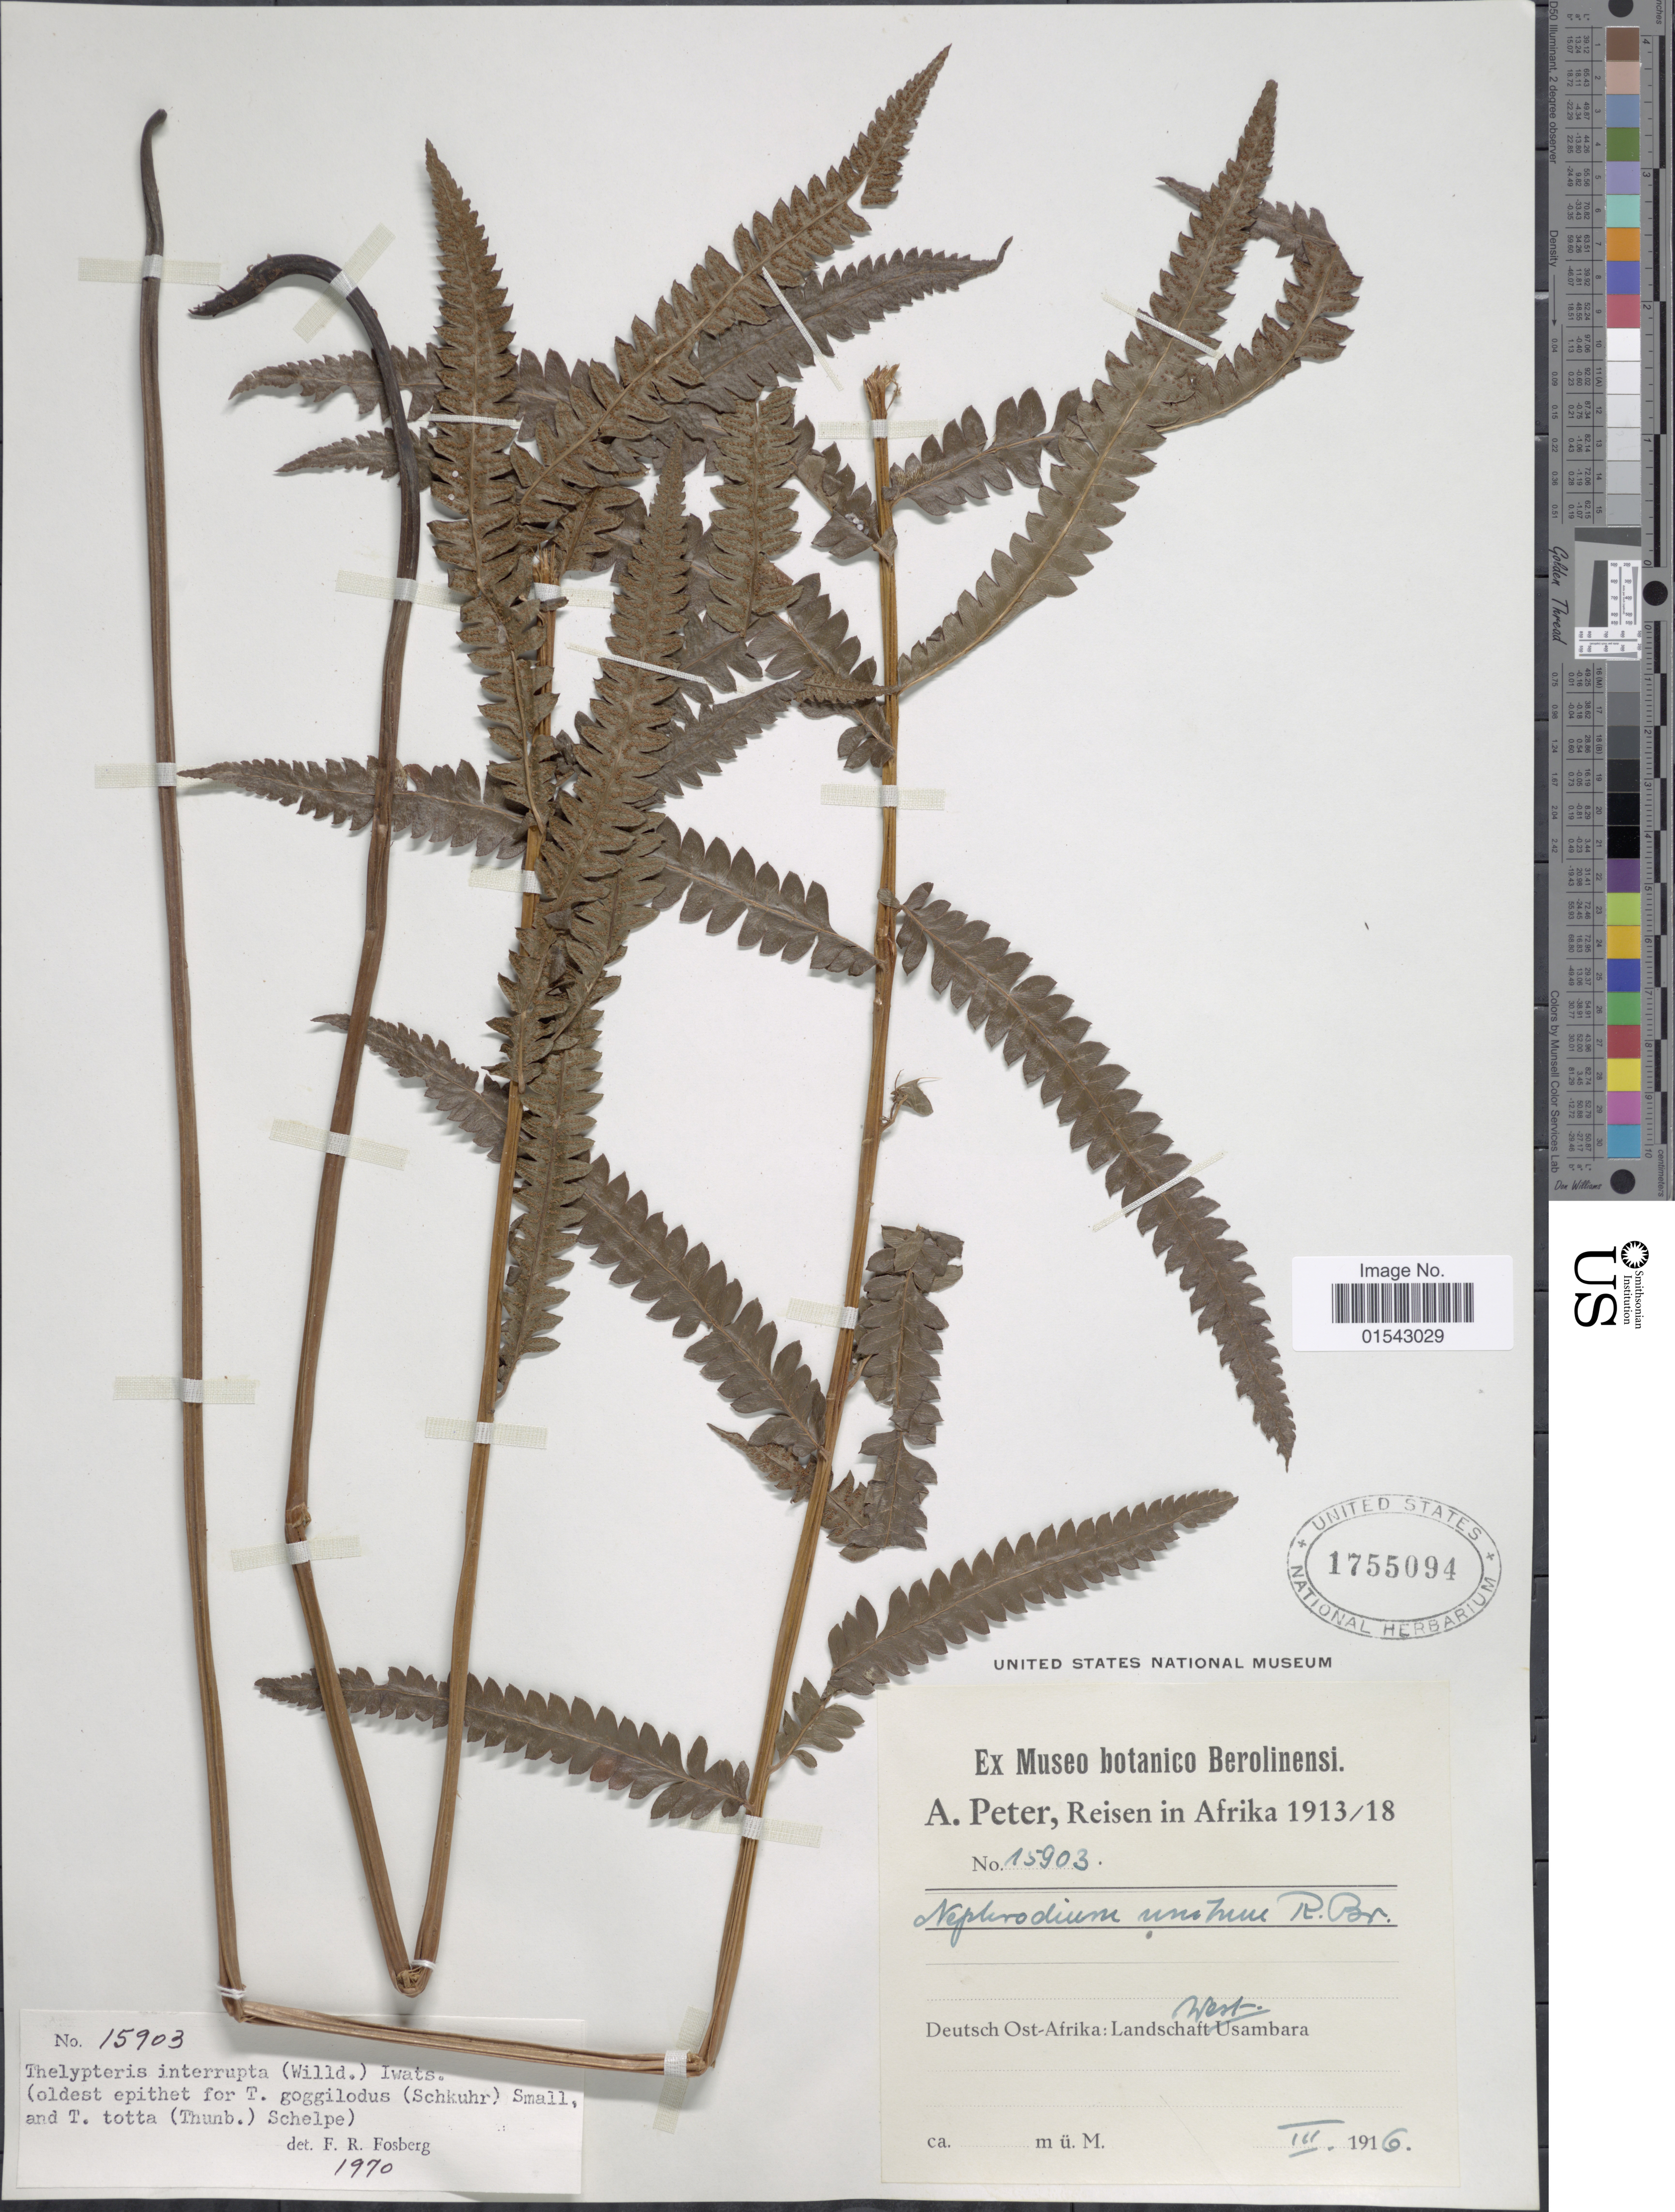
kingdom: Plantae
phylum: Tracheophyta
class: Polypodiopsida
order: Polypodiales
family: Thelypteridaceae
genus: Cyclosorus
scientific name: Cyclosorus interruptus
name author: (Willd.) H. Itô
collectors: A. Peter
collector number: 15903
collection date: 1916-03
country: Tanzania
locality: Deutsch Ost-Afrika: Landschaft West Usambara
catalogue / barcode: US 1755094